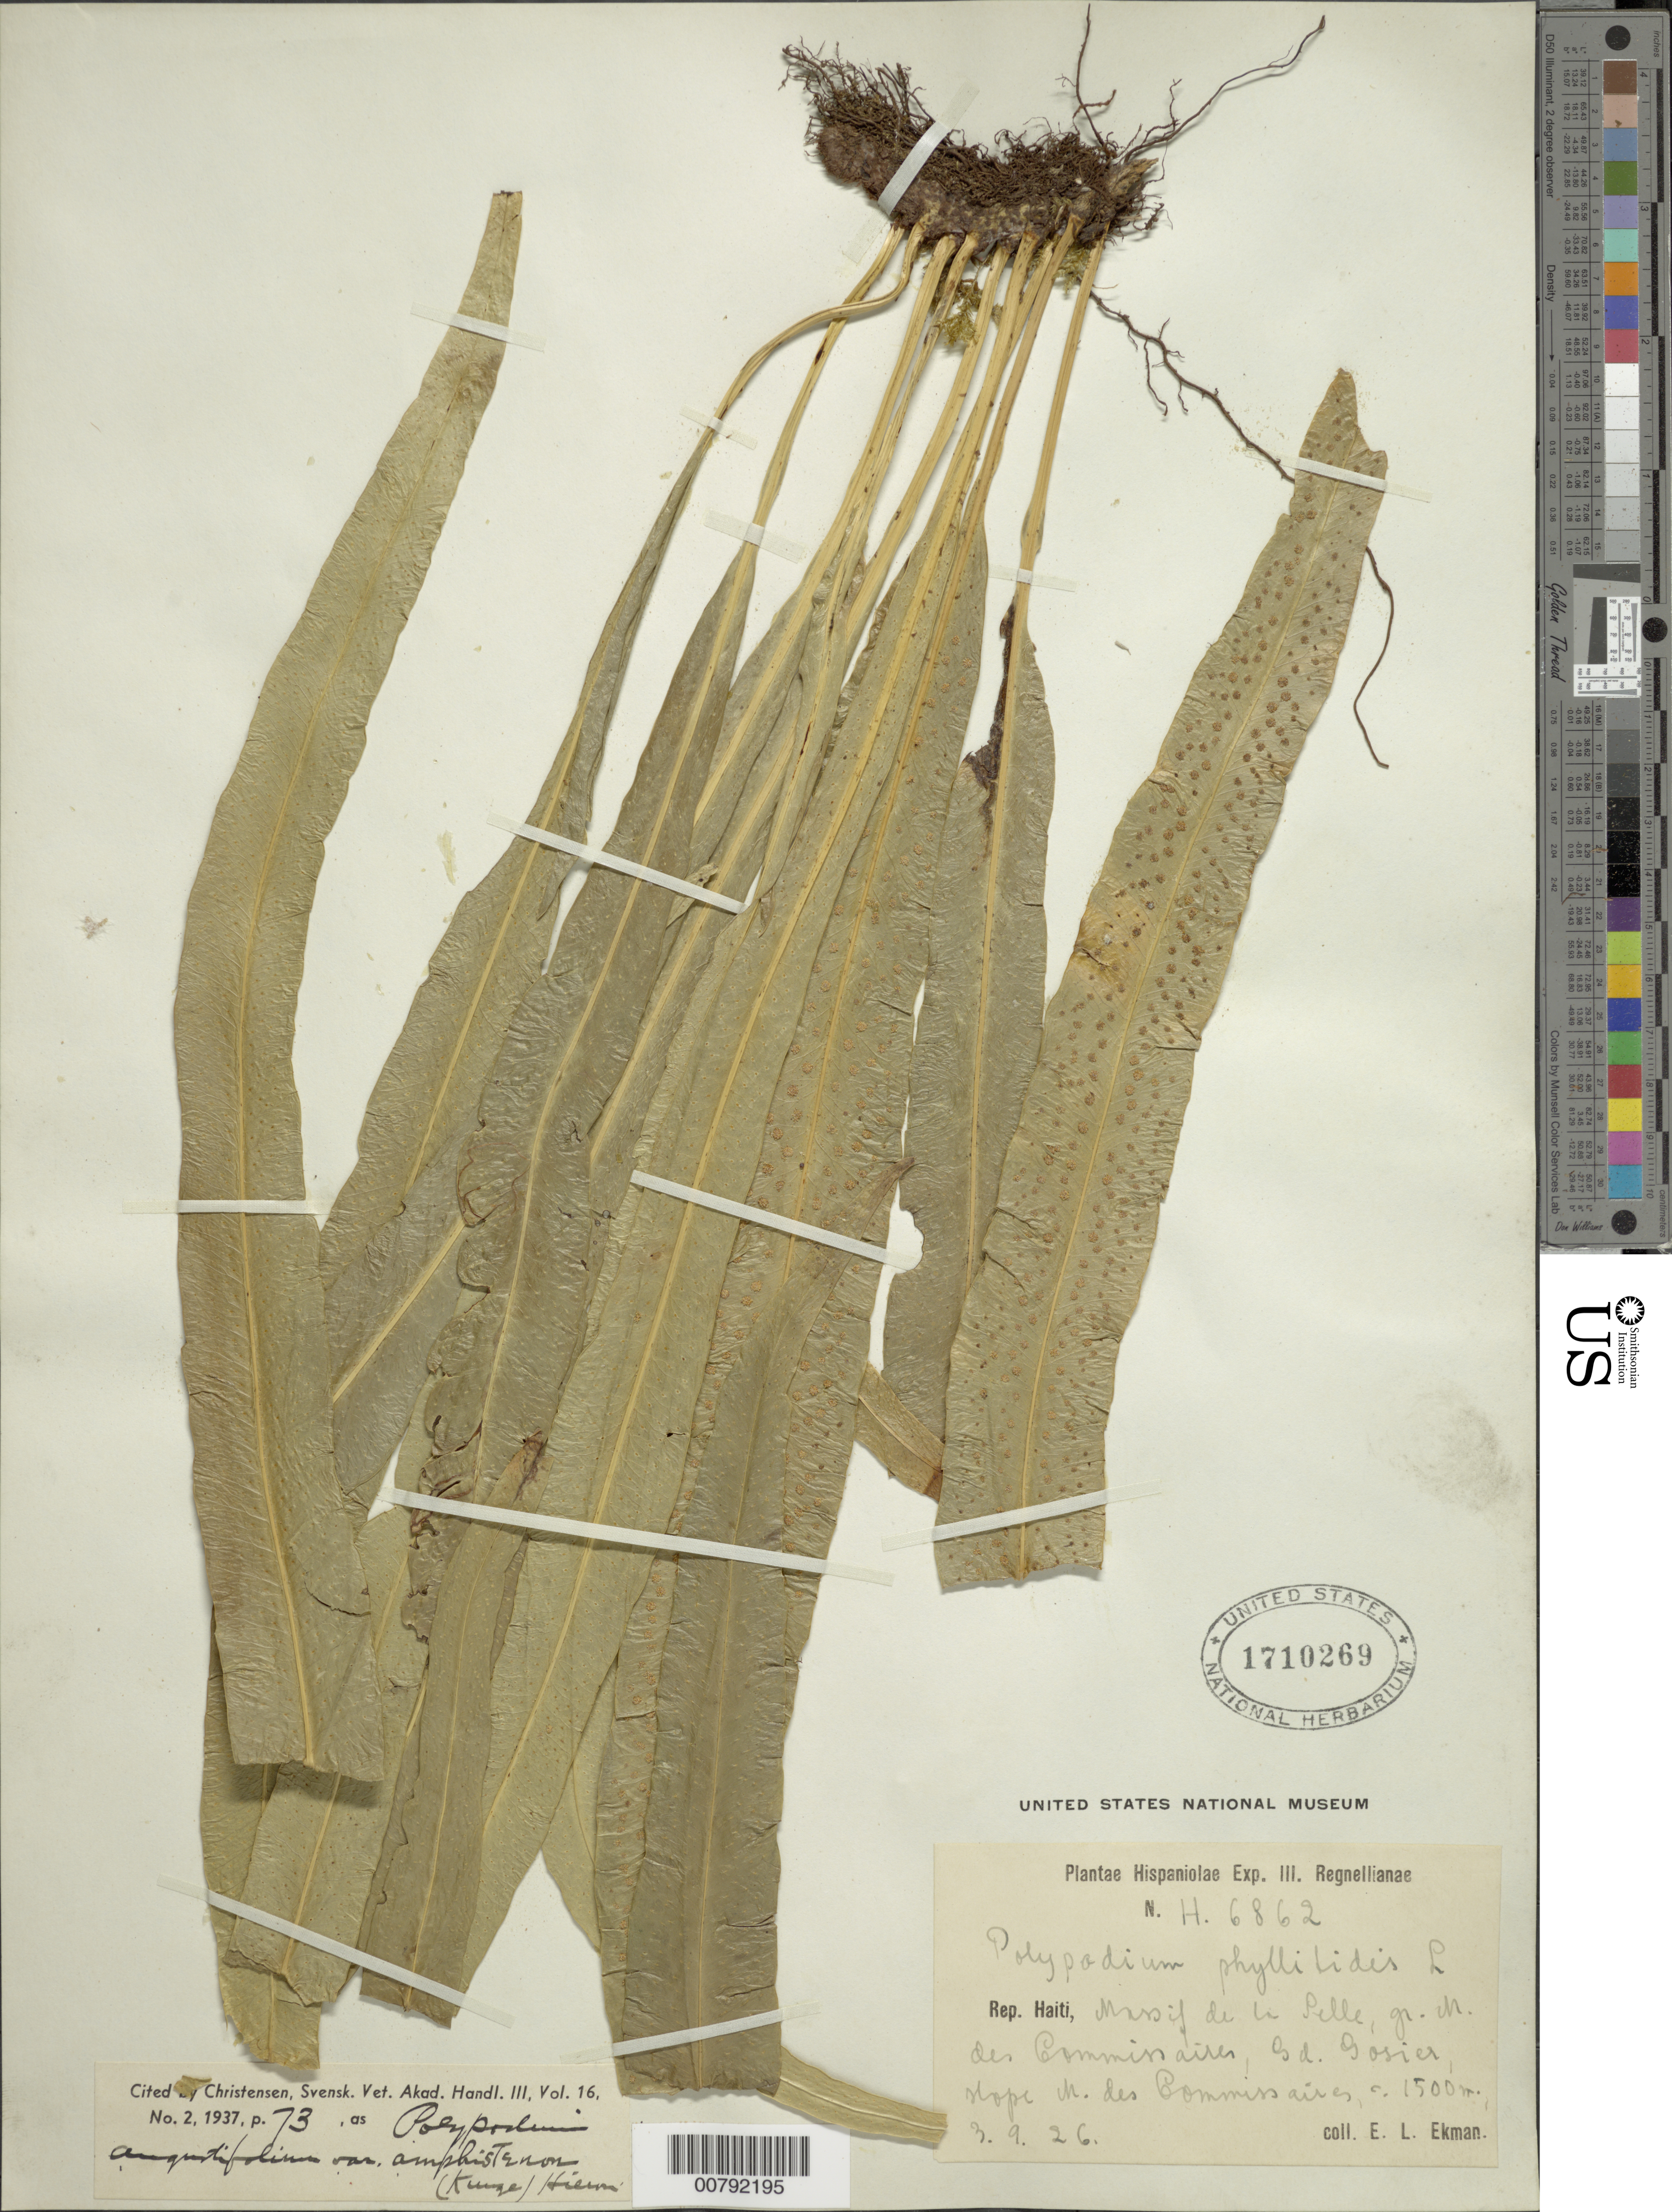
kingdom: Plantae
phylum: Tracheophyta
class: Polypodiopsida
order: Polypodiales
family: Polypodiaceae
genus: Campyloneurum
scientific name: Campyloneurum amphostenon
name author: (Kunze ex Klotzsch) Fée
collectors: E. L. Ekman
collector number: H 6862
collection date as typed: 03 Sep 1926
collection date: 1926-09-03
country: Haiti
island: Hispaniola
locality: Massif de la Selle, M. des Commissaires, Sd. Gosier,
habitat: Slope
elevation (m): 1500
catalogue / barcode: US 1710269